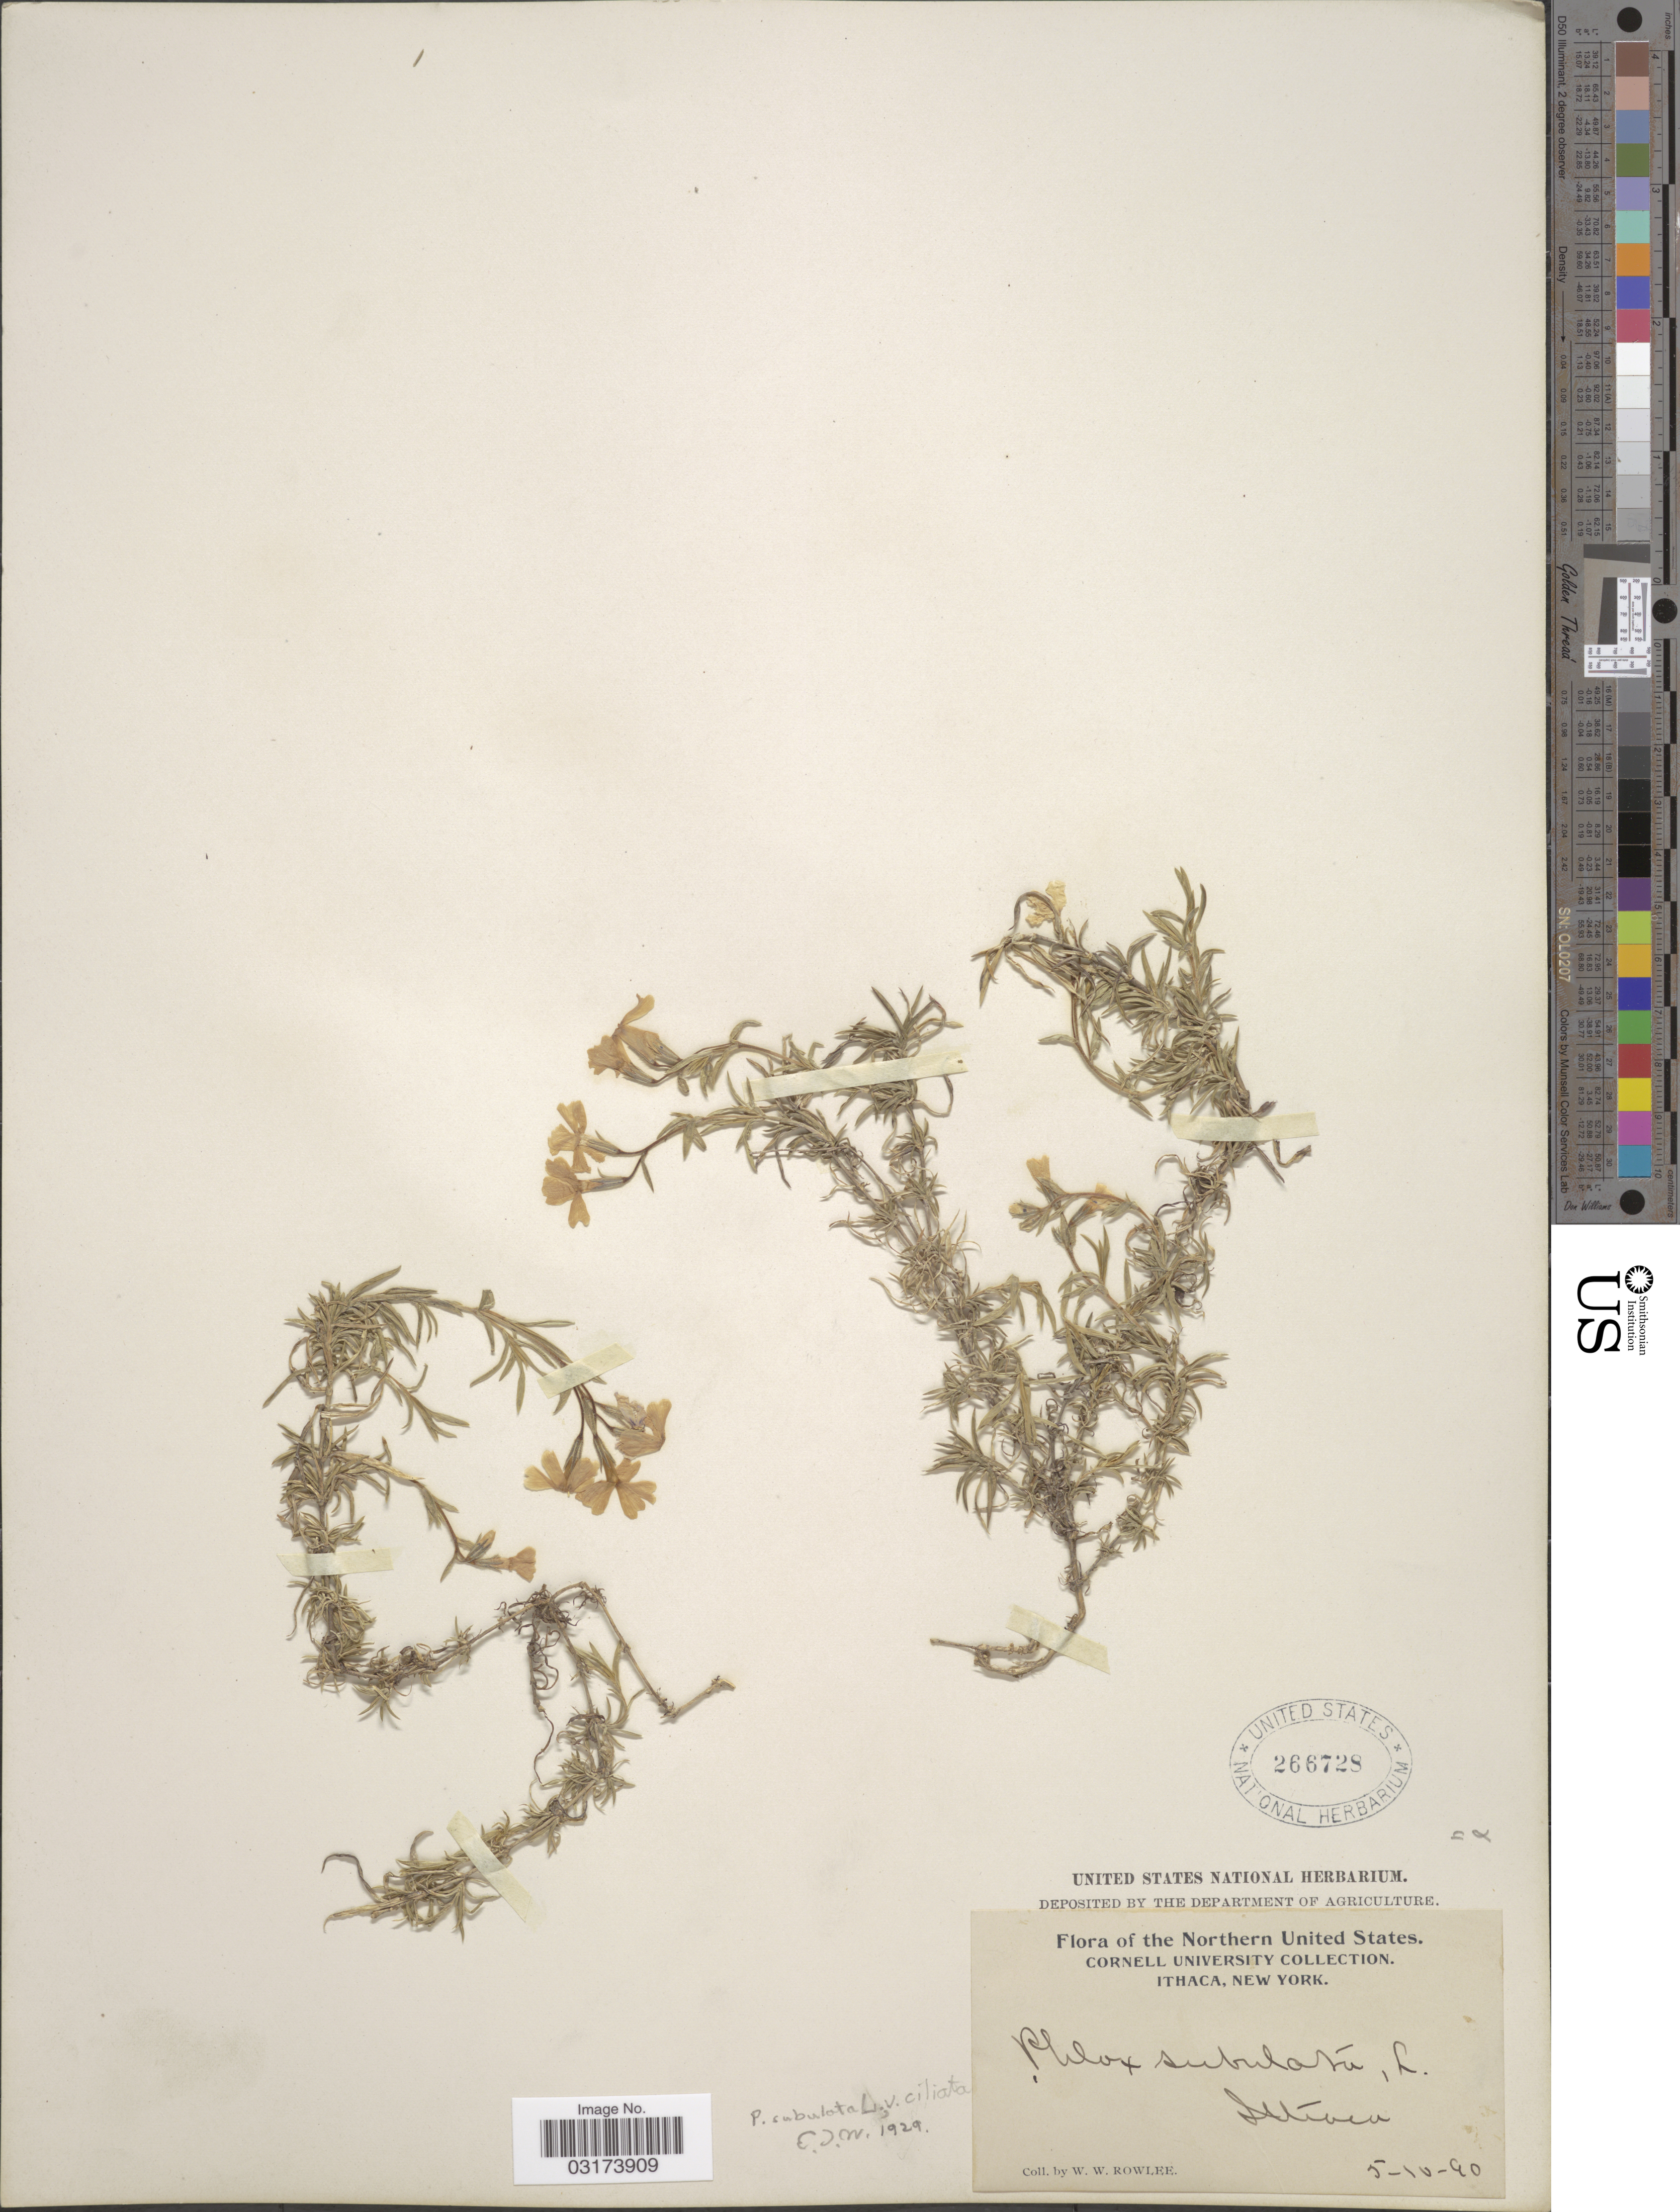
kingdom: Plantae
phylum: Tracheophyta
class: Magnoliopsida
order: Ericales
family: Polemoniaceae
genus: Phlox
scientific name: Phlox subulata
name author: L.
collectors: W. W. Rowlee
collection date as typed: Transcribed d/m/y: 10/5/90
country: United States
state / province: New York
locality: Northern United States. Ithaca.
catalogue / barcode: US 266728